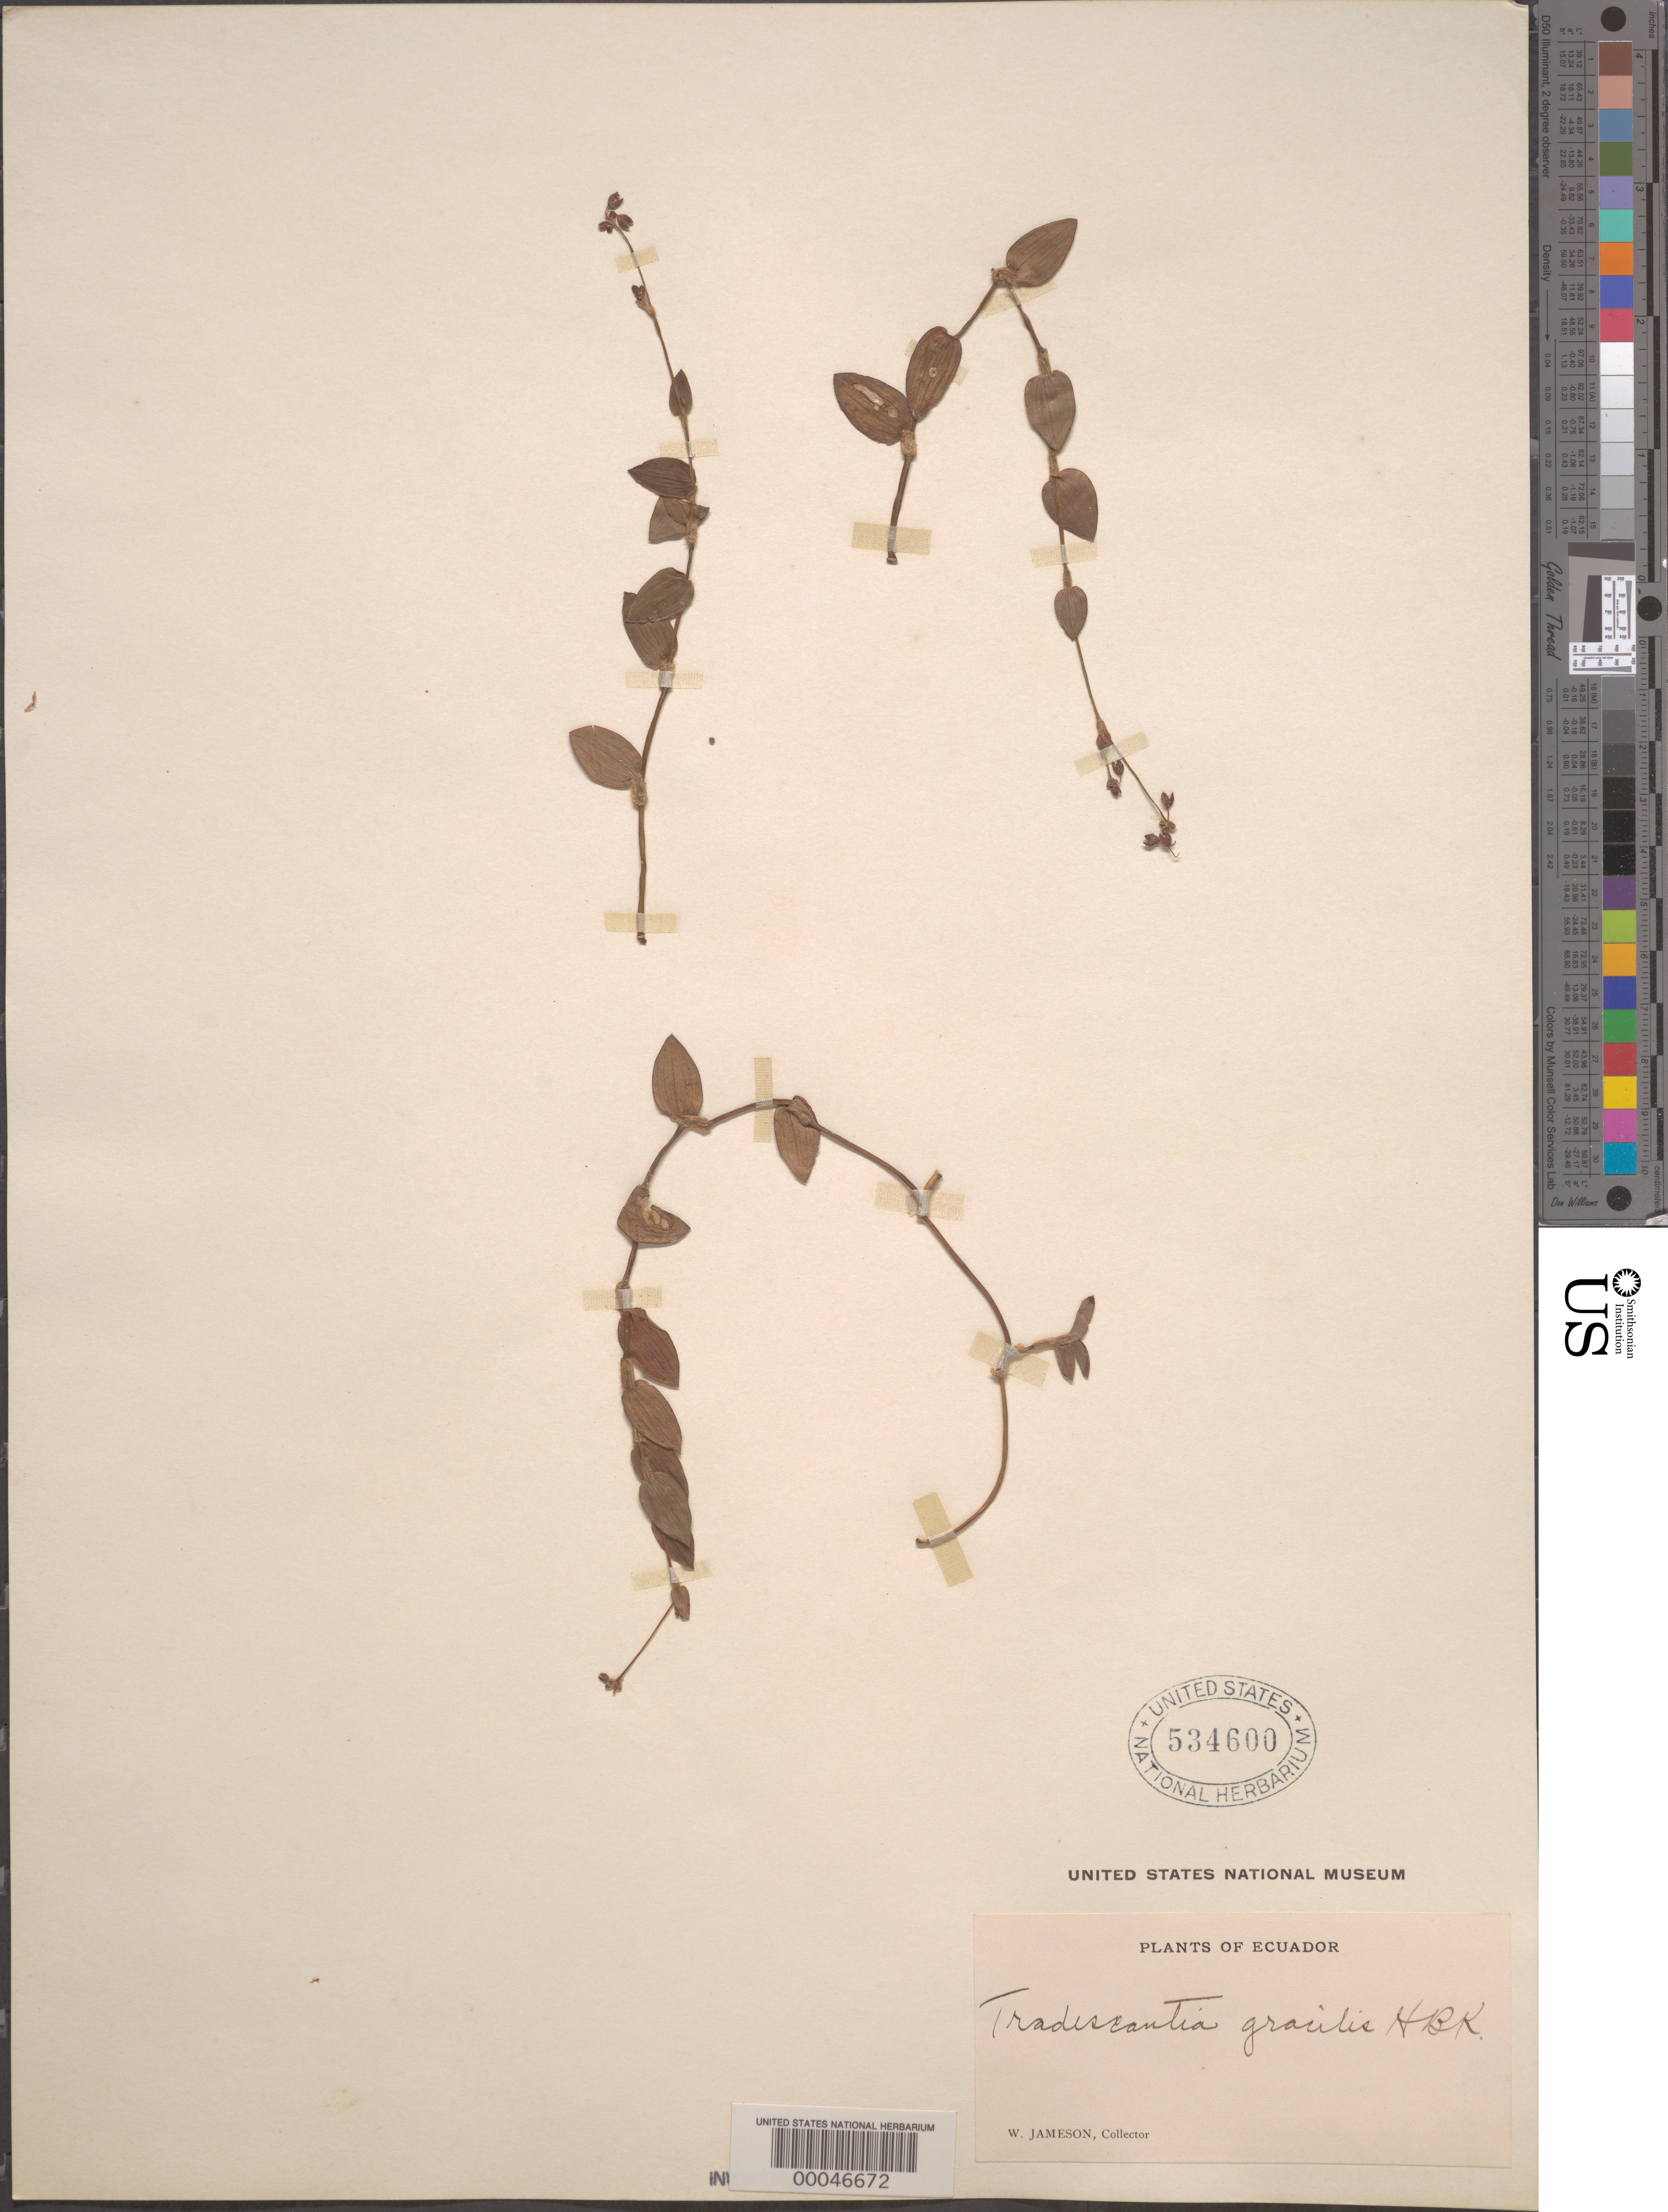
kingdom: Plantae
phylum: Tracheophyta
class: Liliopsida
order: Commelinales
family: Commelinaceae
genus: Callisia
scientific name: Callisia gracilis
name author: (Kunth) D.R. Hunt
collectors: W. Jameson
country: Panama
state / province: Chiriquí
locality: Around San Felix.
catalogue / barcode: US 534600